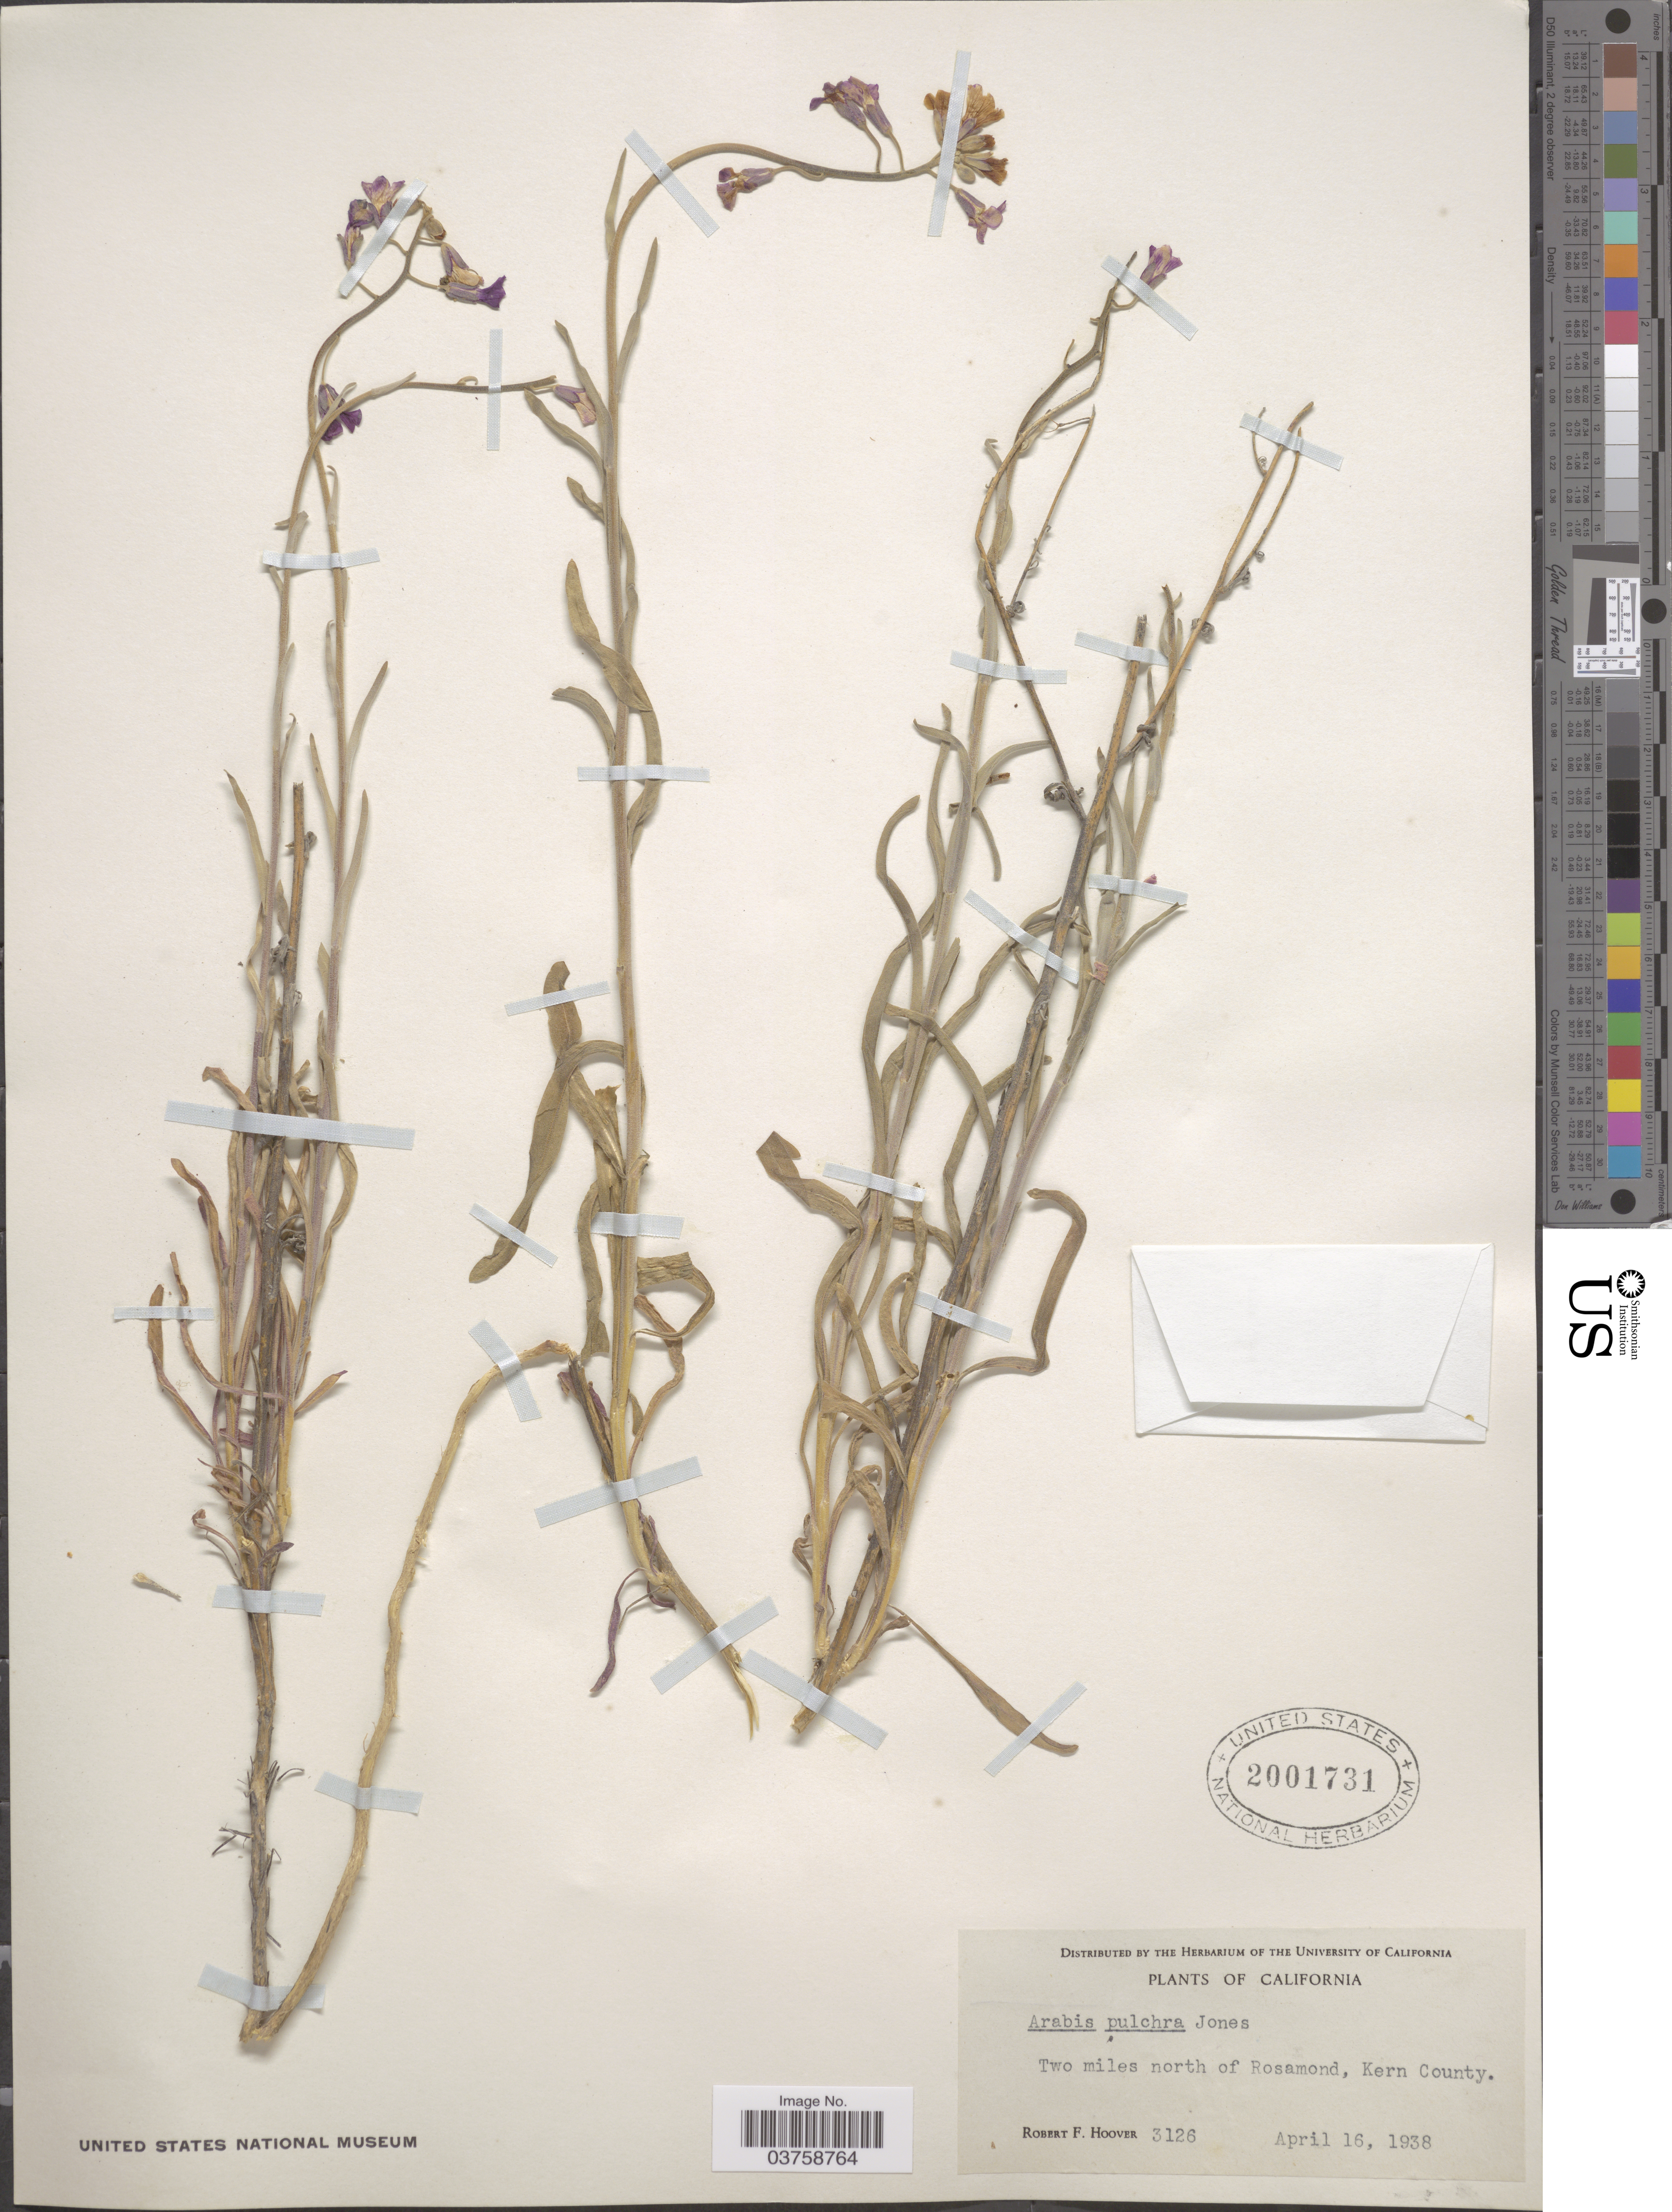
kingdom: Plantae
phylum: Tracheophyta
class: Magnoliopsida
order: Brassicales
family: Brassicaceae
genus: Arabis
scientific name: Arabis pulchra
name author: M.E. Jones ex S. Watson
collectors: R. F. Hoover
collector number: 3126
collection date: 1938-04-16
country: United States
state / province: California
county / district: Kern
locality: Two miles north of Rosamond, Kern County.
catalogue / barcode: US 2001731